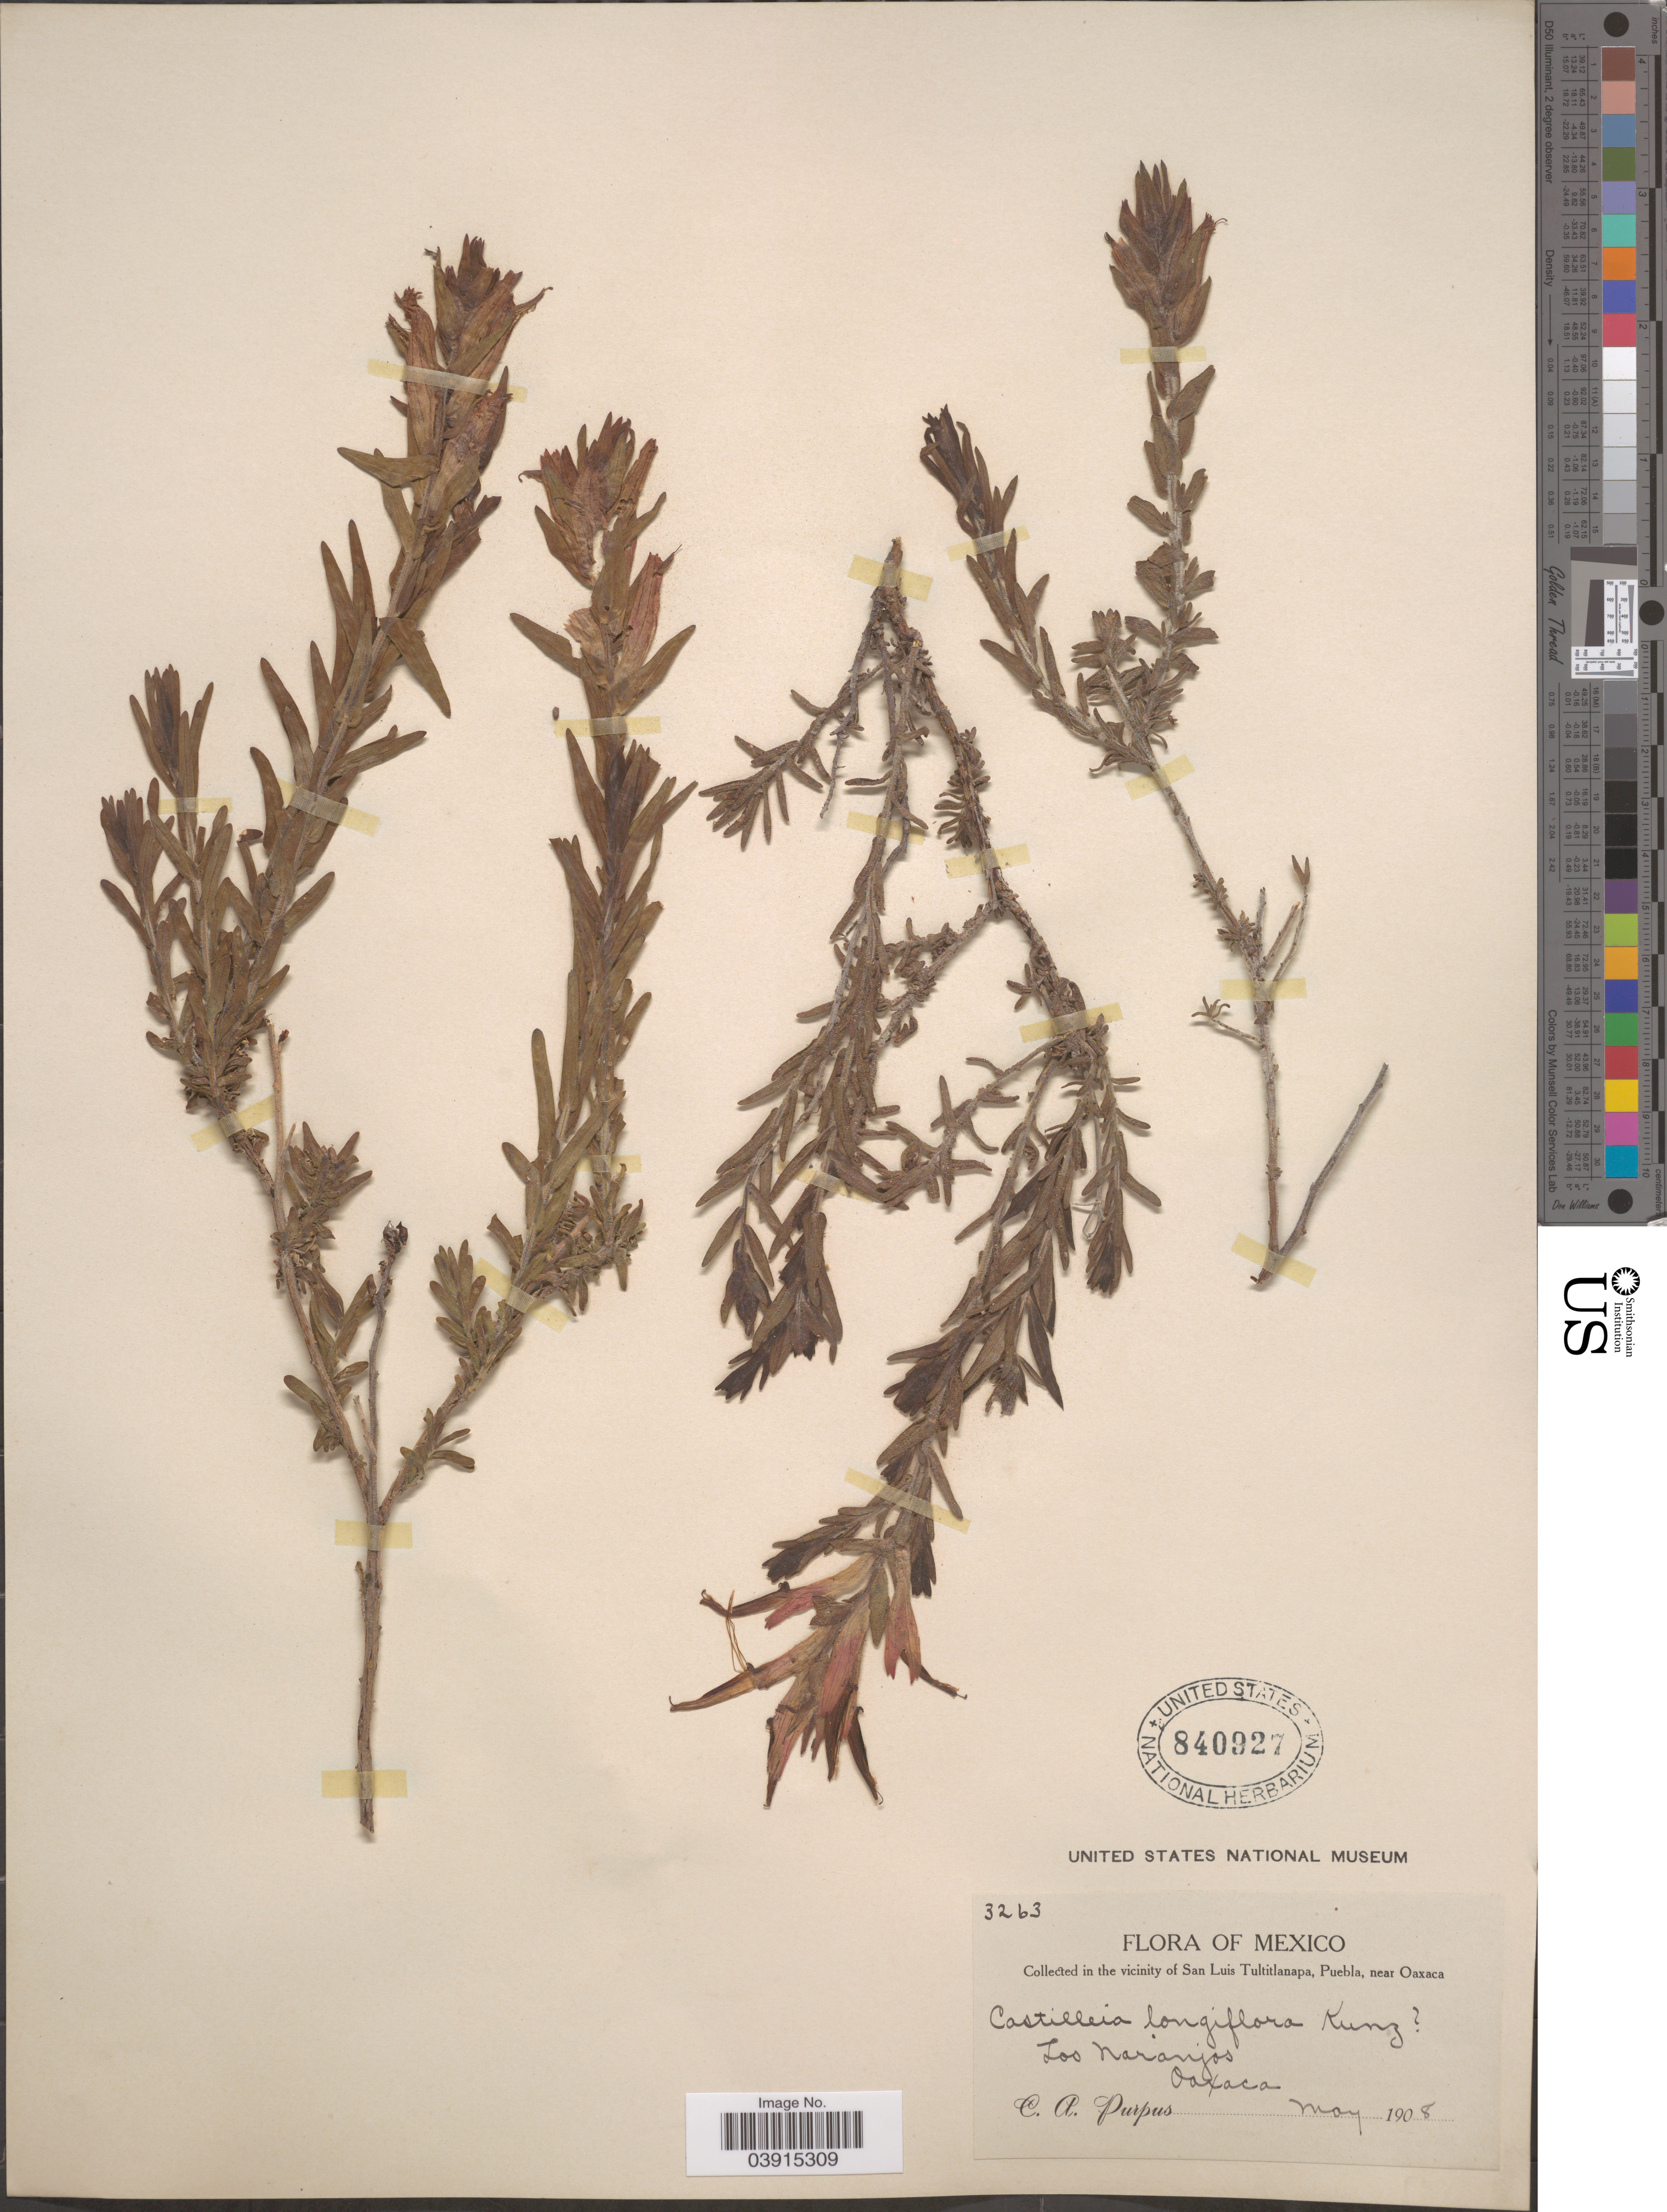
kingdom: Plantae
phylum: Tracheophyta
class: Magnoliopsida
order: Lamiales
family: Orobanchaceae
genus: Castilleja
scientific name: Castilleja longiflora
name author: Kunze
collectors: C. A. Purpus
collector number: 3263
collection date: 1908-05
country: Mexico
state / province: Oaxaca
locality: In the vicinity of San Luis Tultitlanapa, Puebla, near Oaxaca. Los Naranjos.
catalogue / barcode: US 840927